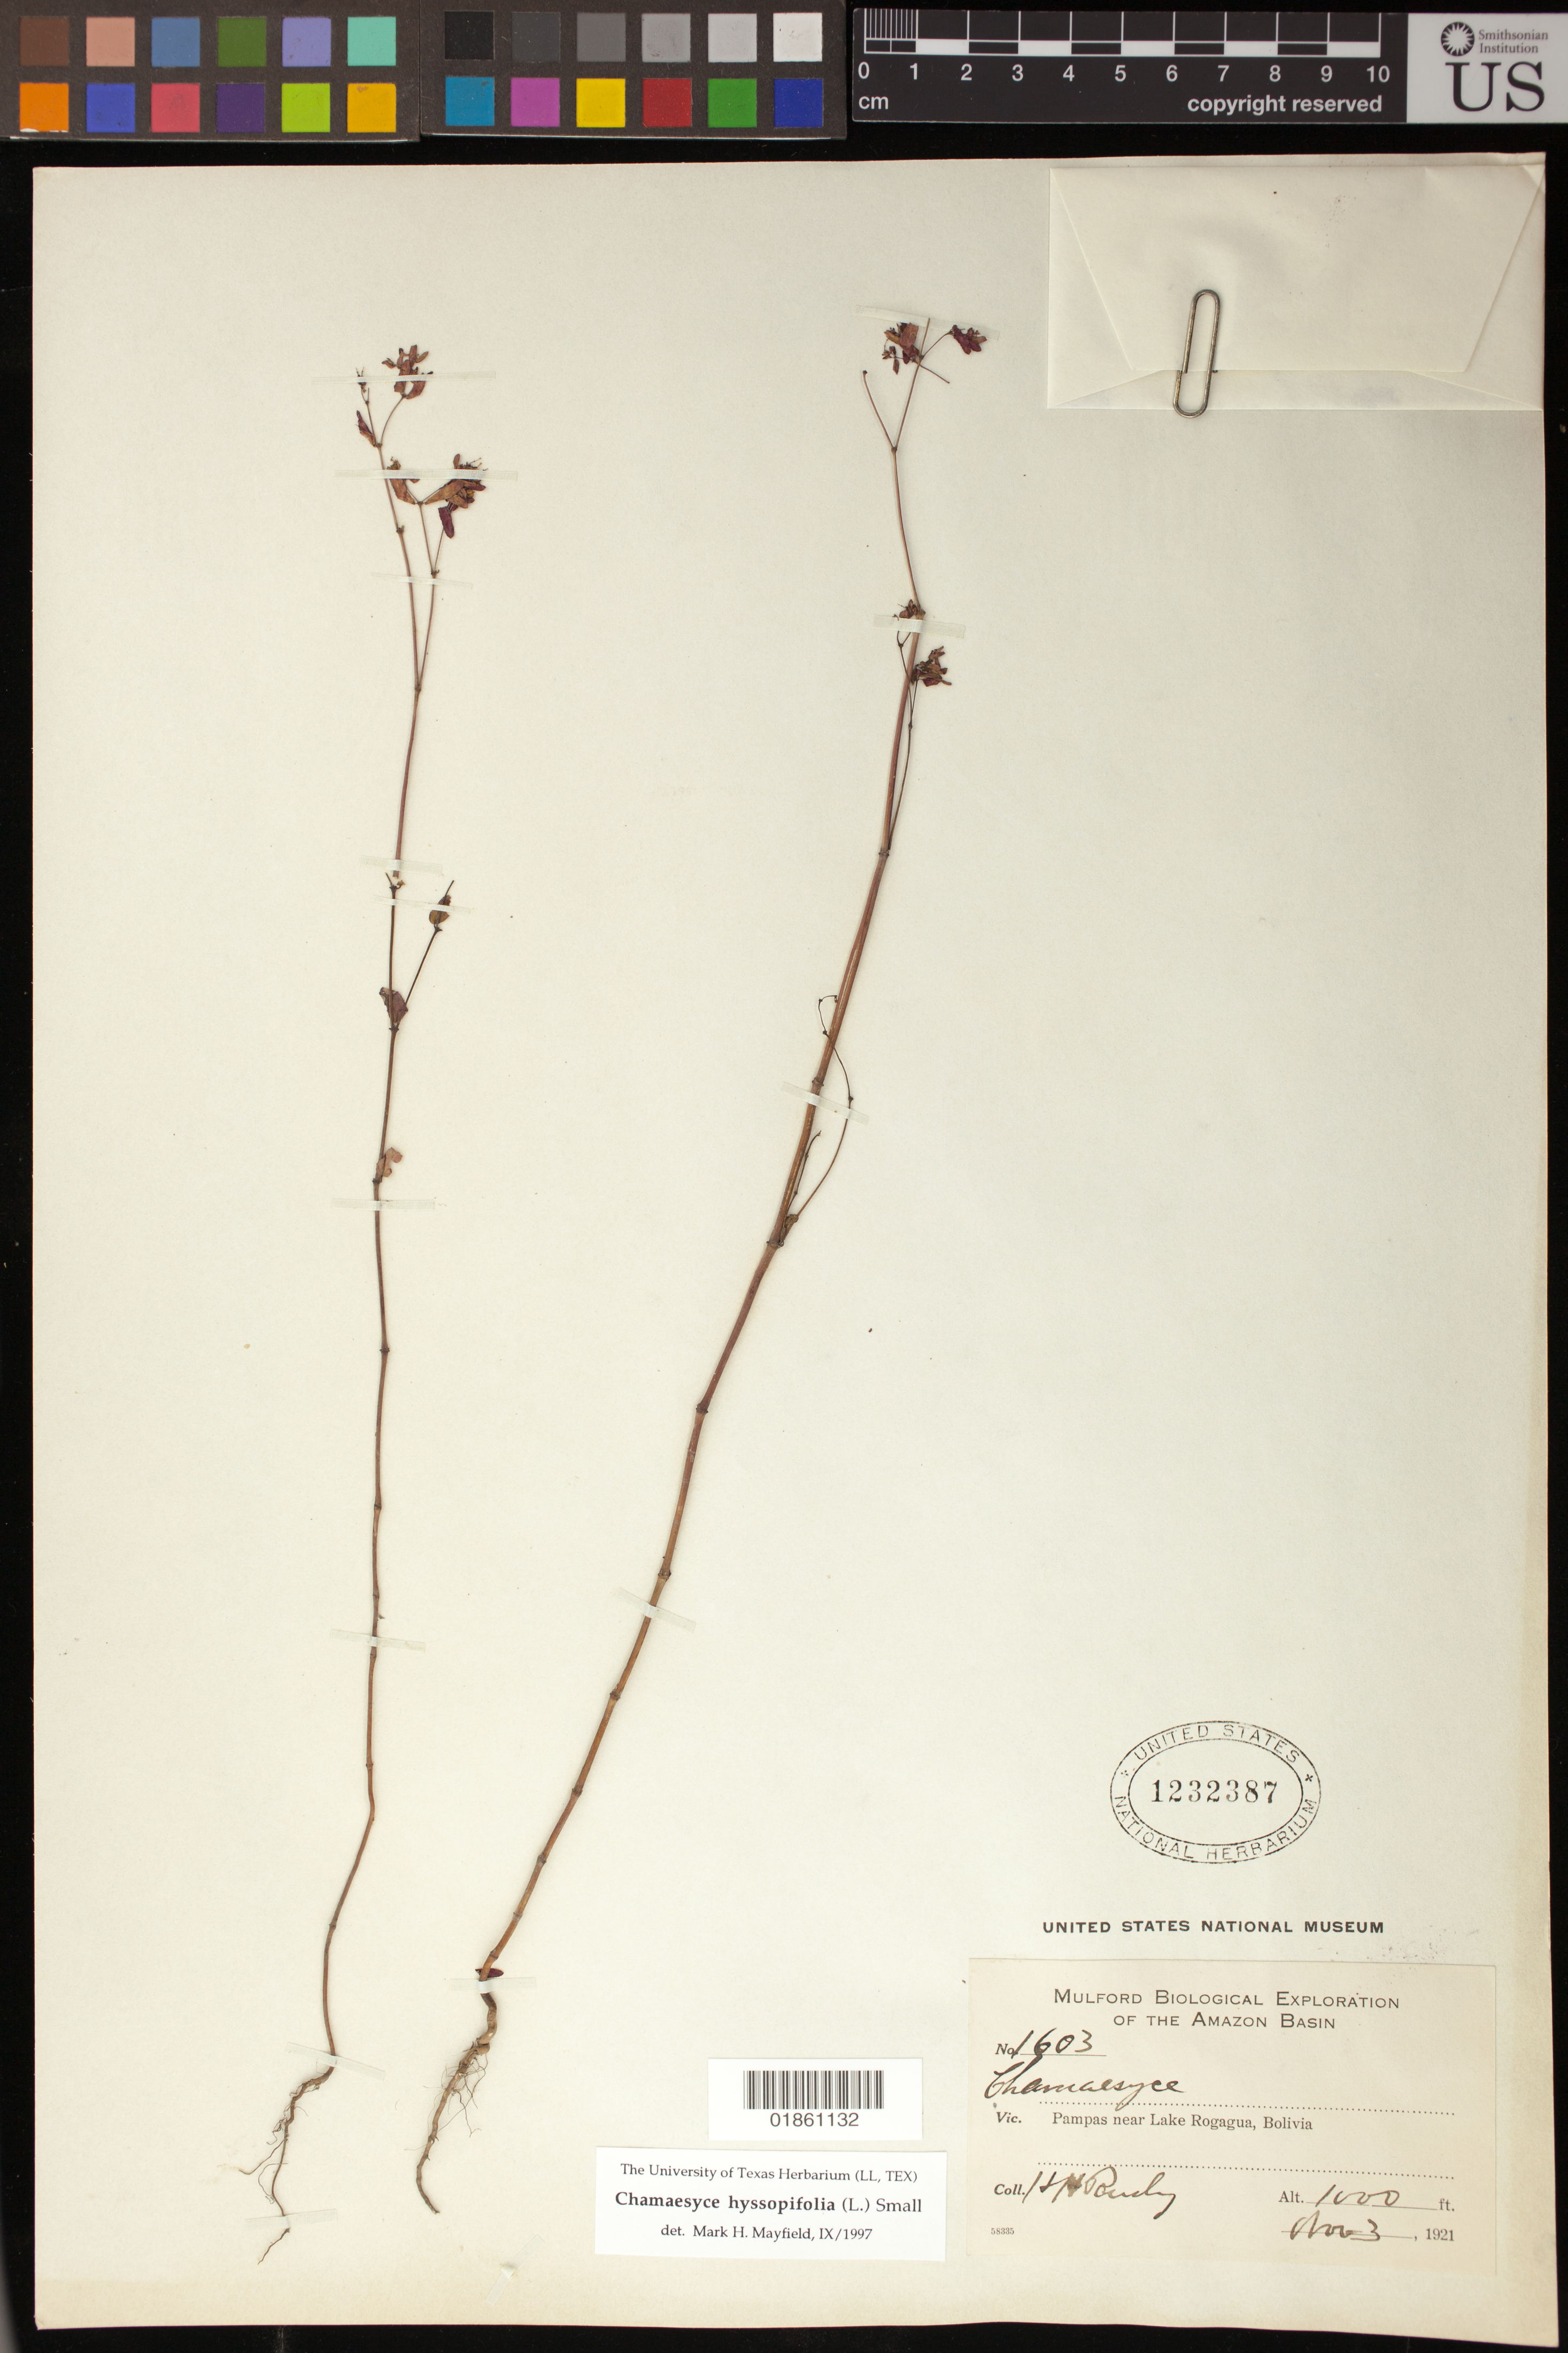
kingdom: Plantae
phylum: Tracheophyta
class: Magnoliopsida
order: Malpighiales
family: Euphorbiaceae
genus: Euphorbia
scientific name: Euphorbia hyssopifolia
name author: L.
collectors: H. H. Rusby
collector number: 1603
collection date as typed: Nov. 3, 1921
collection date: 1921-11-03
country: Bolivia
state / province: Beni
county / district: José Ballivián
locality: Pampas near Lake Rogagua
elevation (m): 305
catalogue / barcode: US 1232387